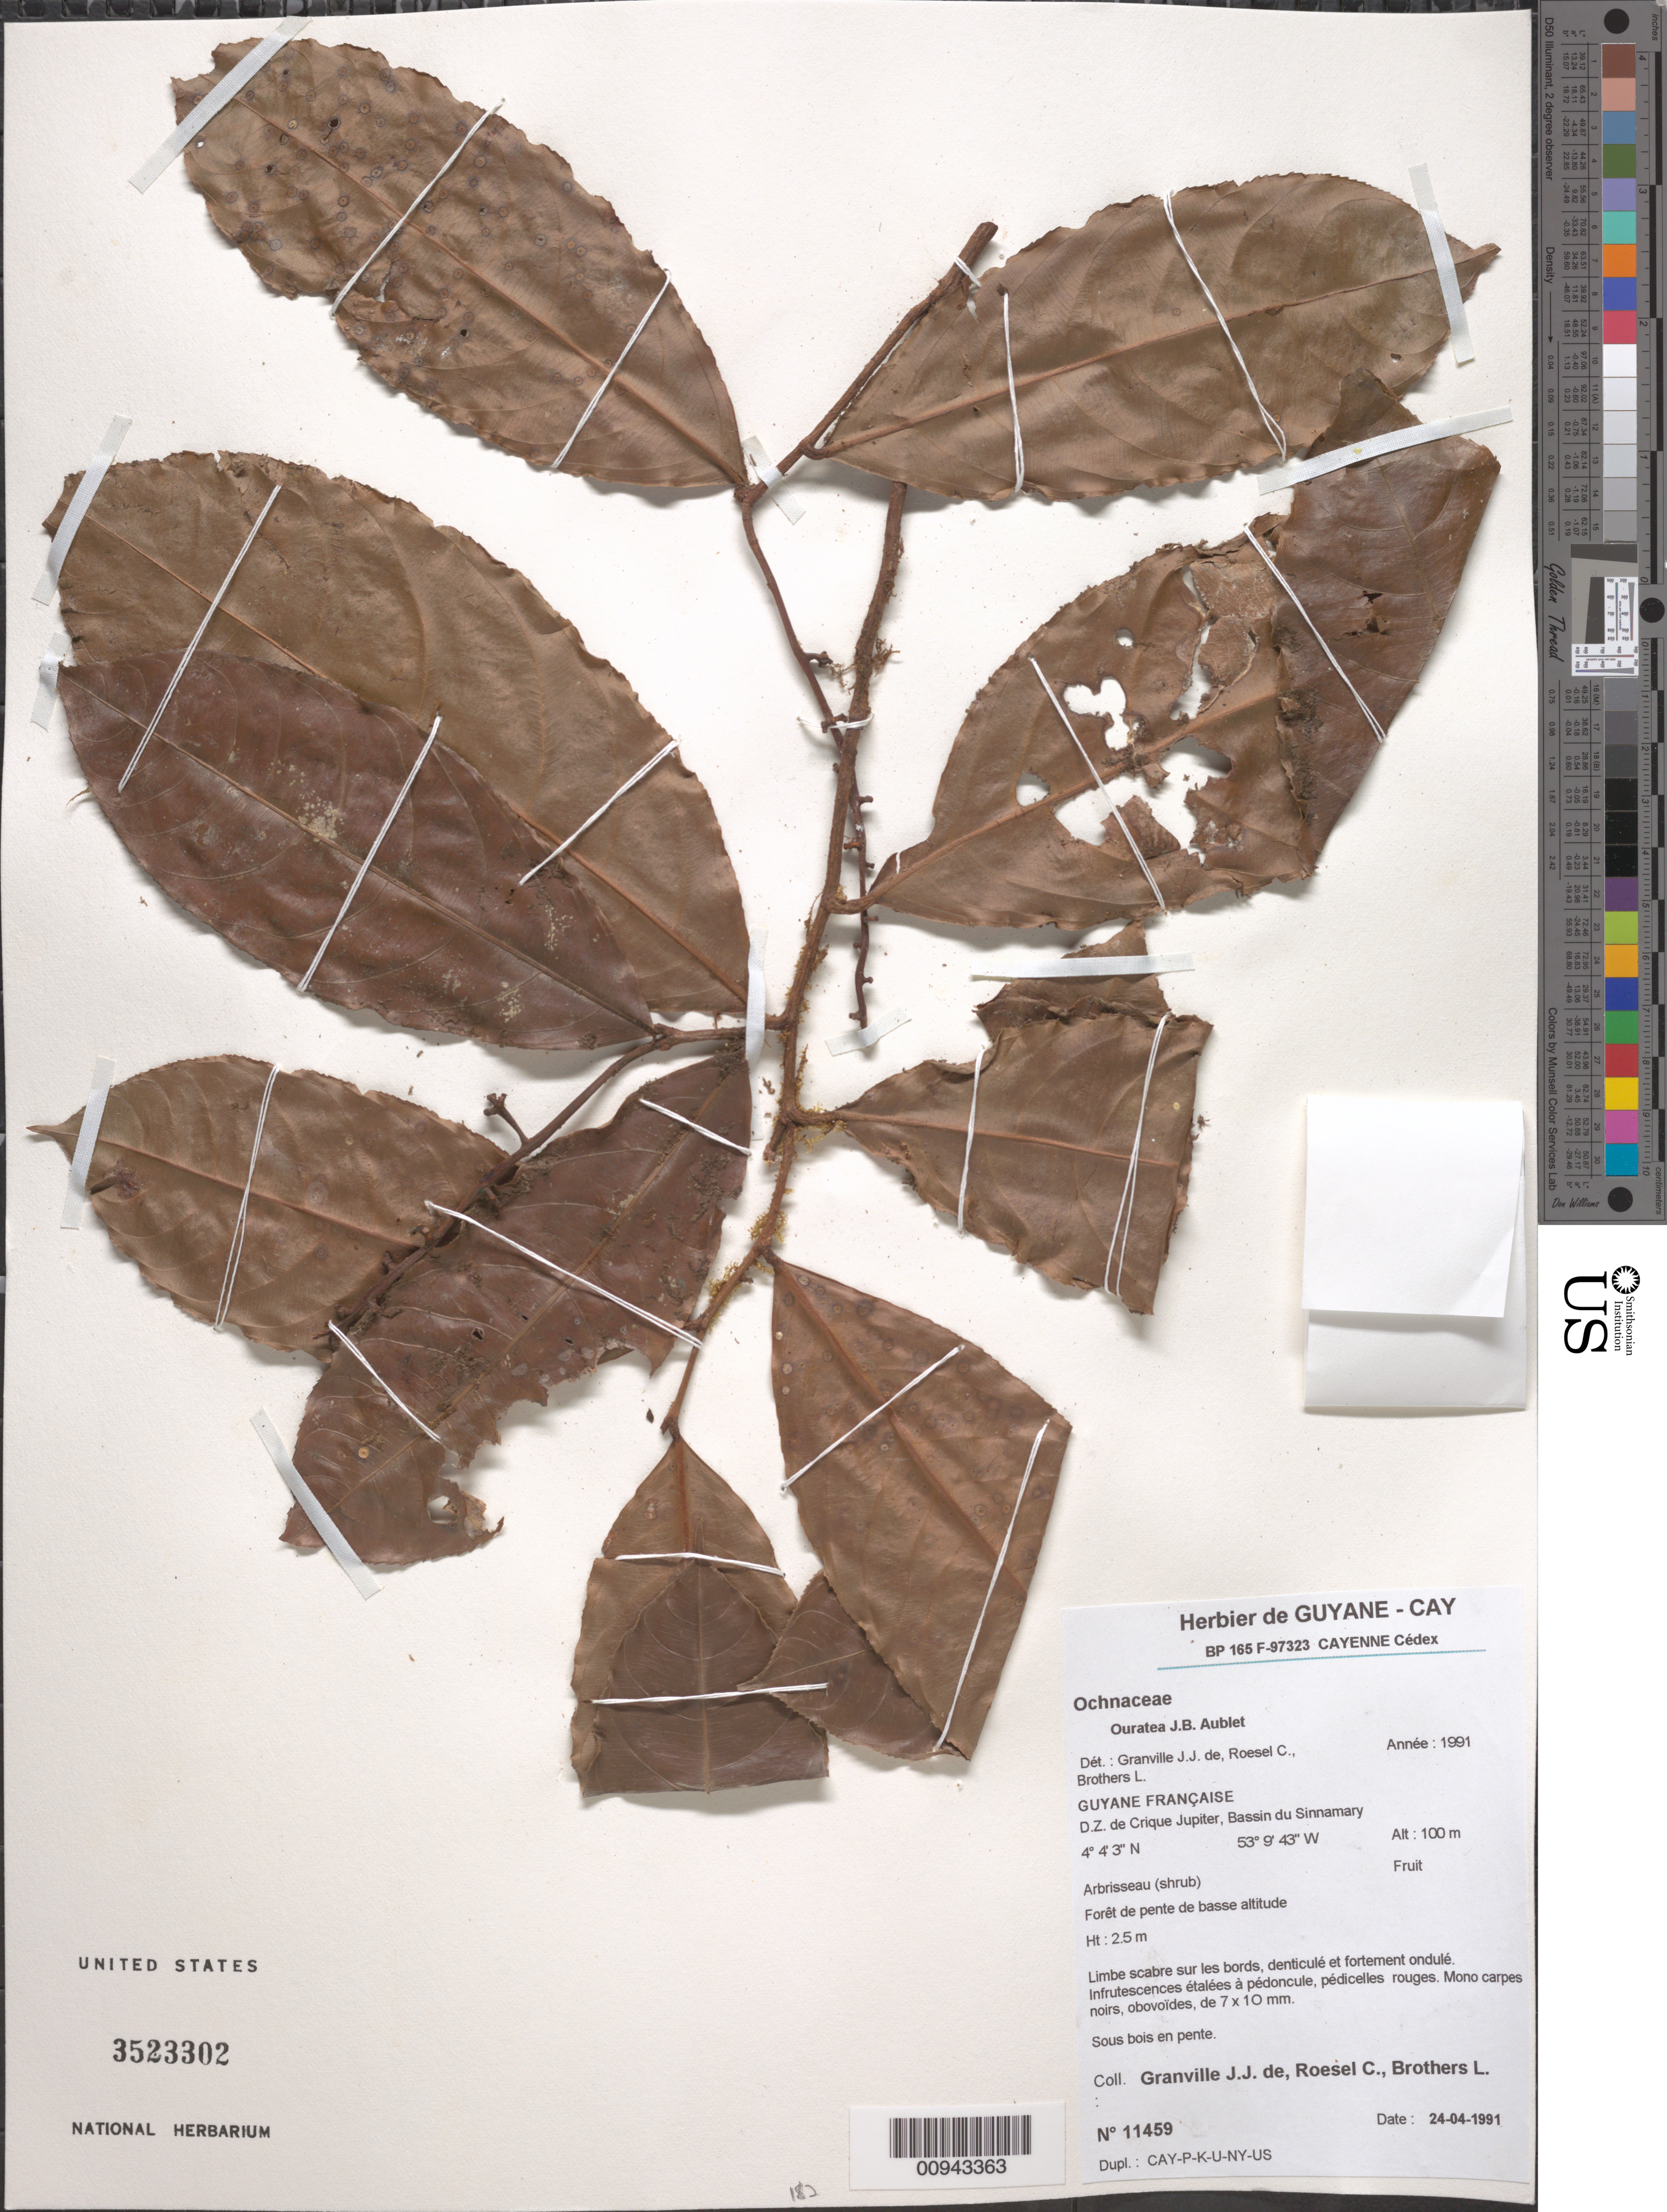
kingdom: Plantae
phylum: Tracheophyta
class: Magnoliopsida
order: Malpighiales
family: Ochnaceae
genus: Ouratea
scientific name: Ouratea sp.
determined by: Granville, J. J.; Roesel, C. S.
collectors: J.-J. de Granville, C. S. Roesel & L. Brothers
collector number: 11459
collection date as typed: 24-Apr-91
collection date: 1991-04-24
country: French Guiana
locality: D.Z. de Crique Jupiter, Bassin du Sinnamary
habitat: Foret de pente de basse altitude. Sous bois en pente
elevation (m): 100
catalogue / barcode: US 3523302